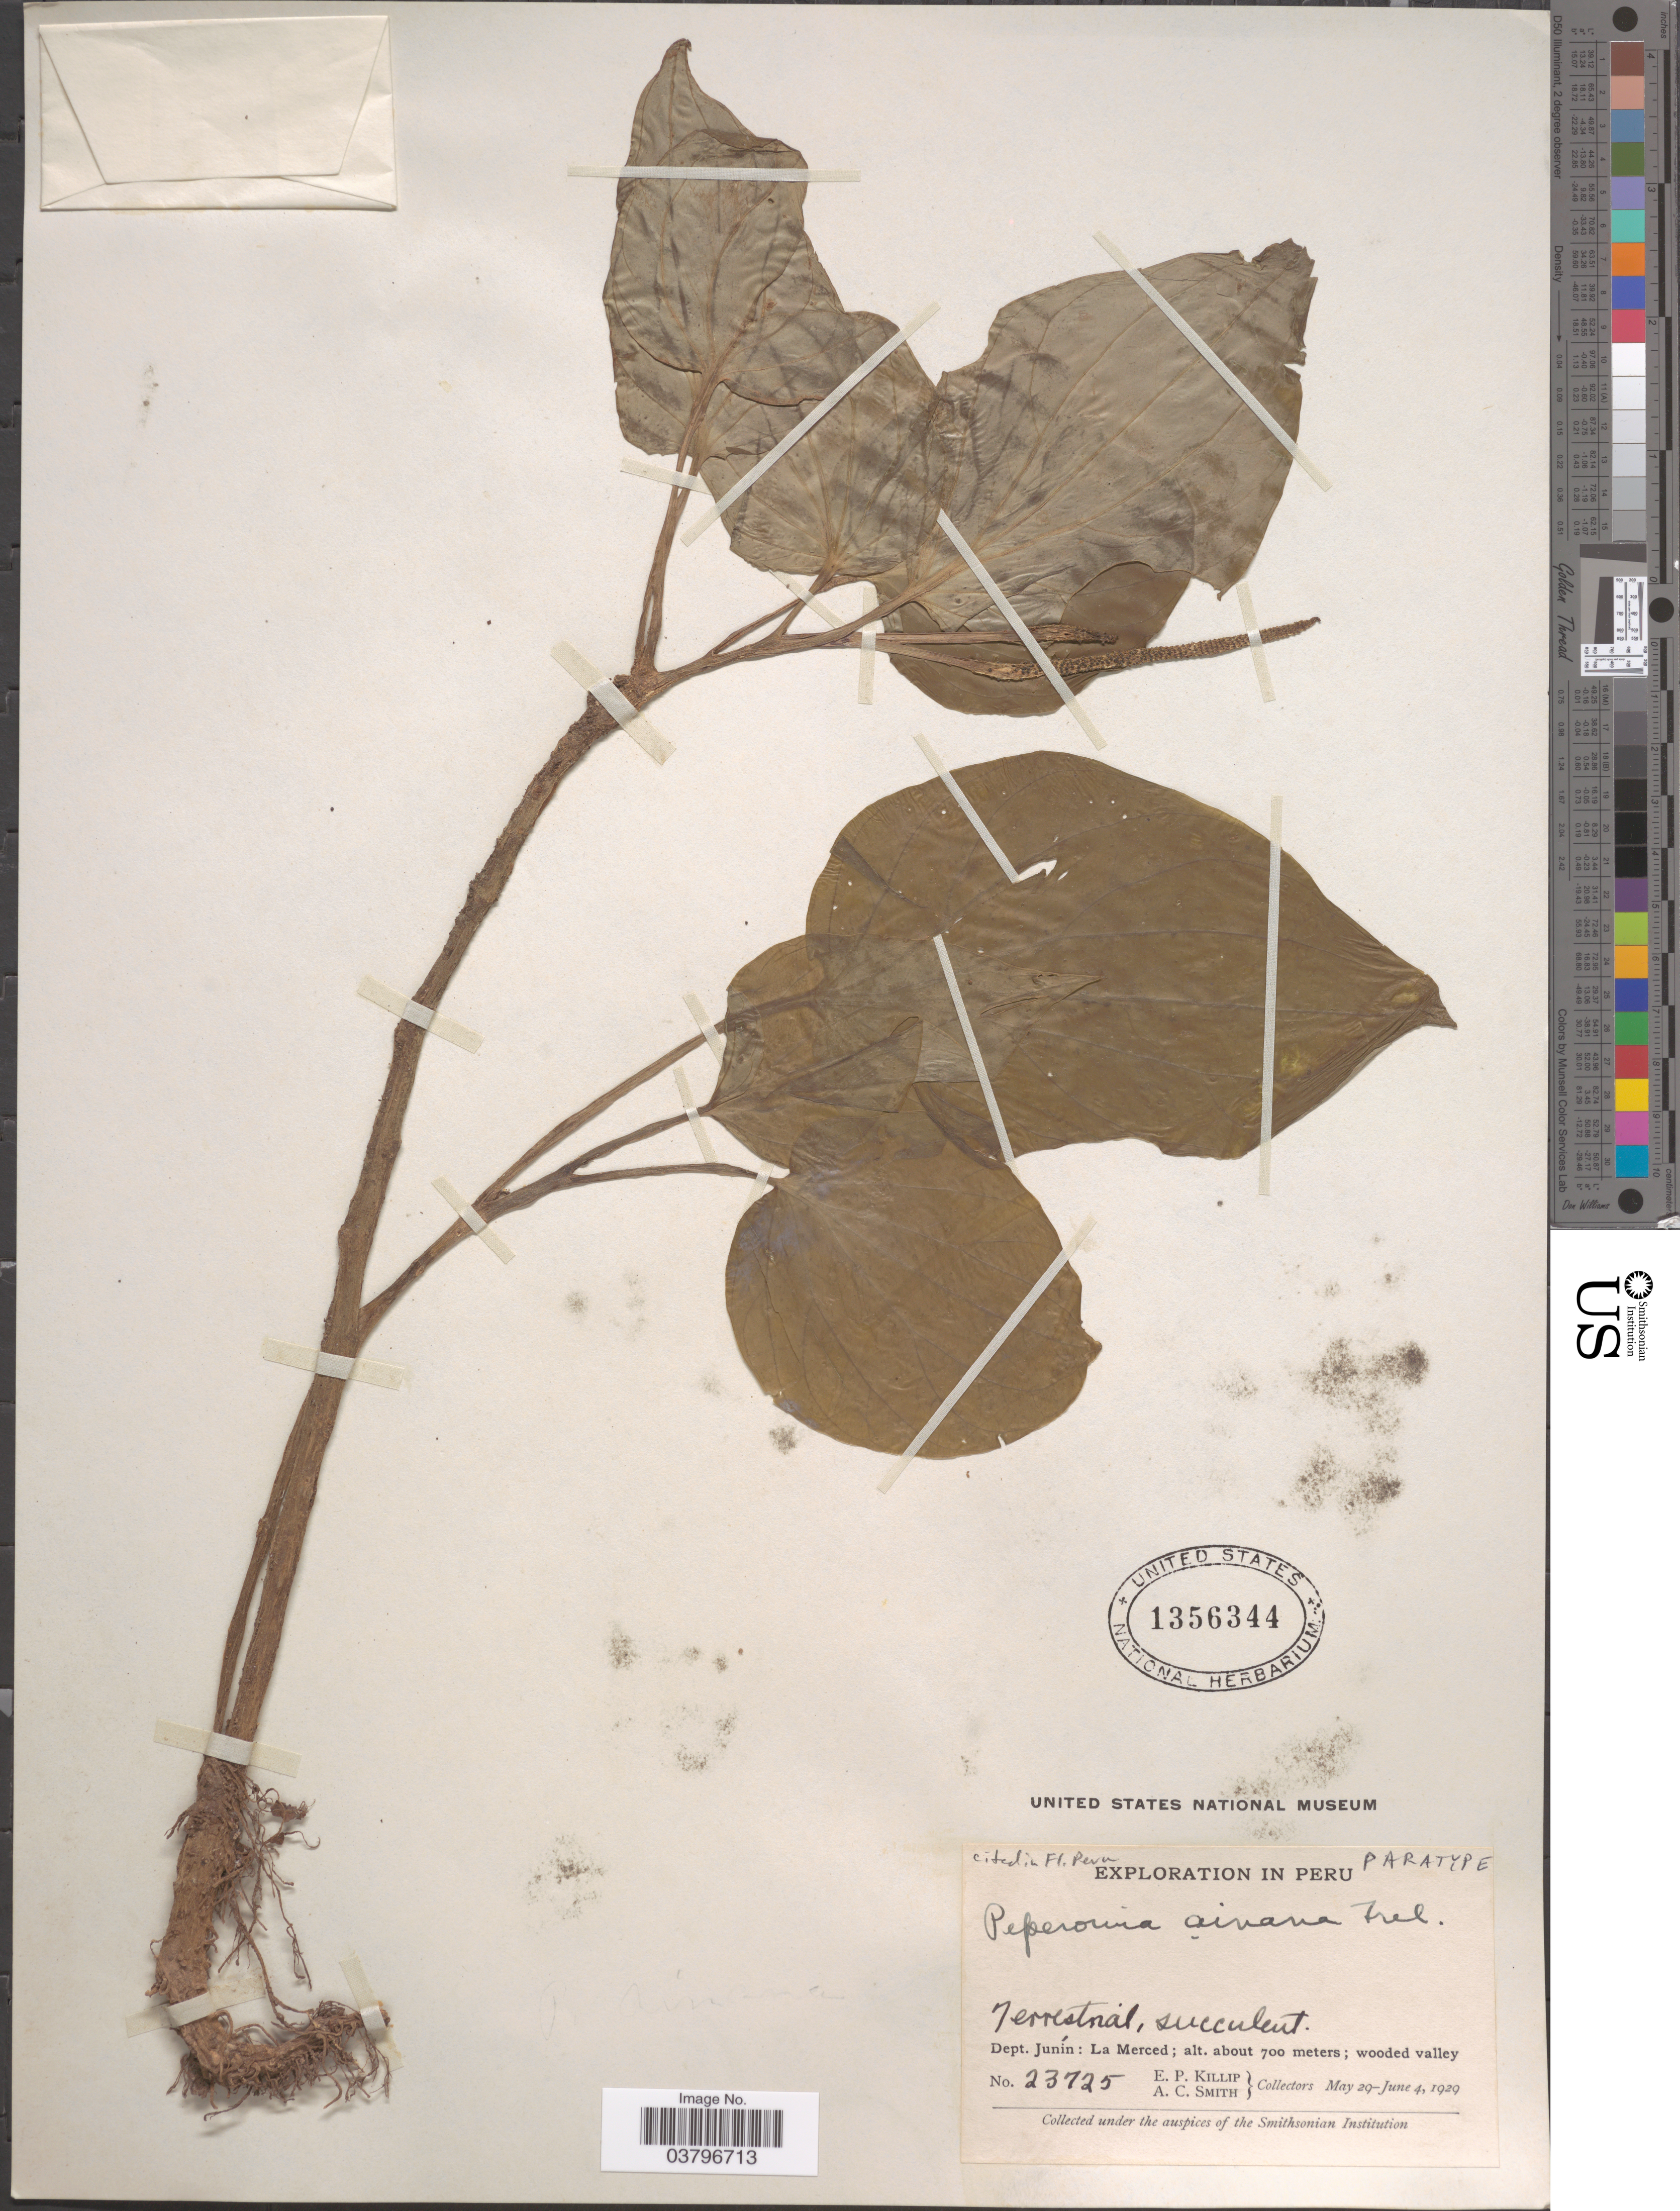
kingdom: Plantae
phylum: Tracheophyta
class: Magnoliopsida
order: Piperales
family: Piperaceae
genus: Peperomia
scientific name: Peperomia curticaulis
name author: Trel. in J.F. Macbr.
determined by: Jiménez, José Estaban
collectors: E. P. Killip & A. C. Smith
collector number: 23725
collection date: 1929-05-29/1929-06-04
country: Peru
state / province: Junín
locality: Dept. Junín: La Merced.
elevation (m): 700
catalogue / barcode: US 1356344